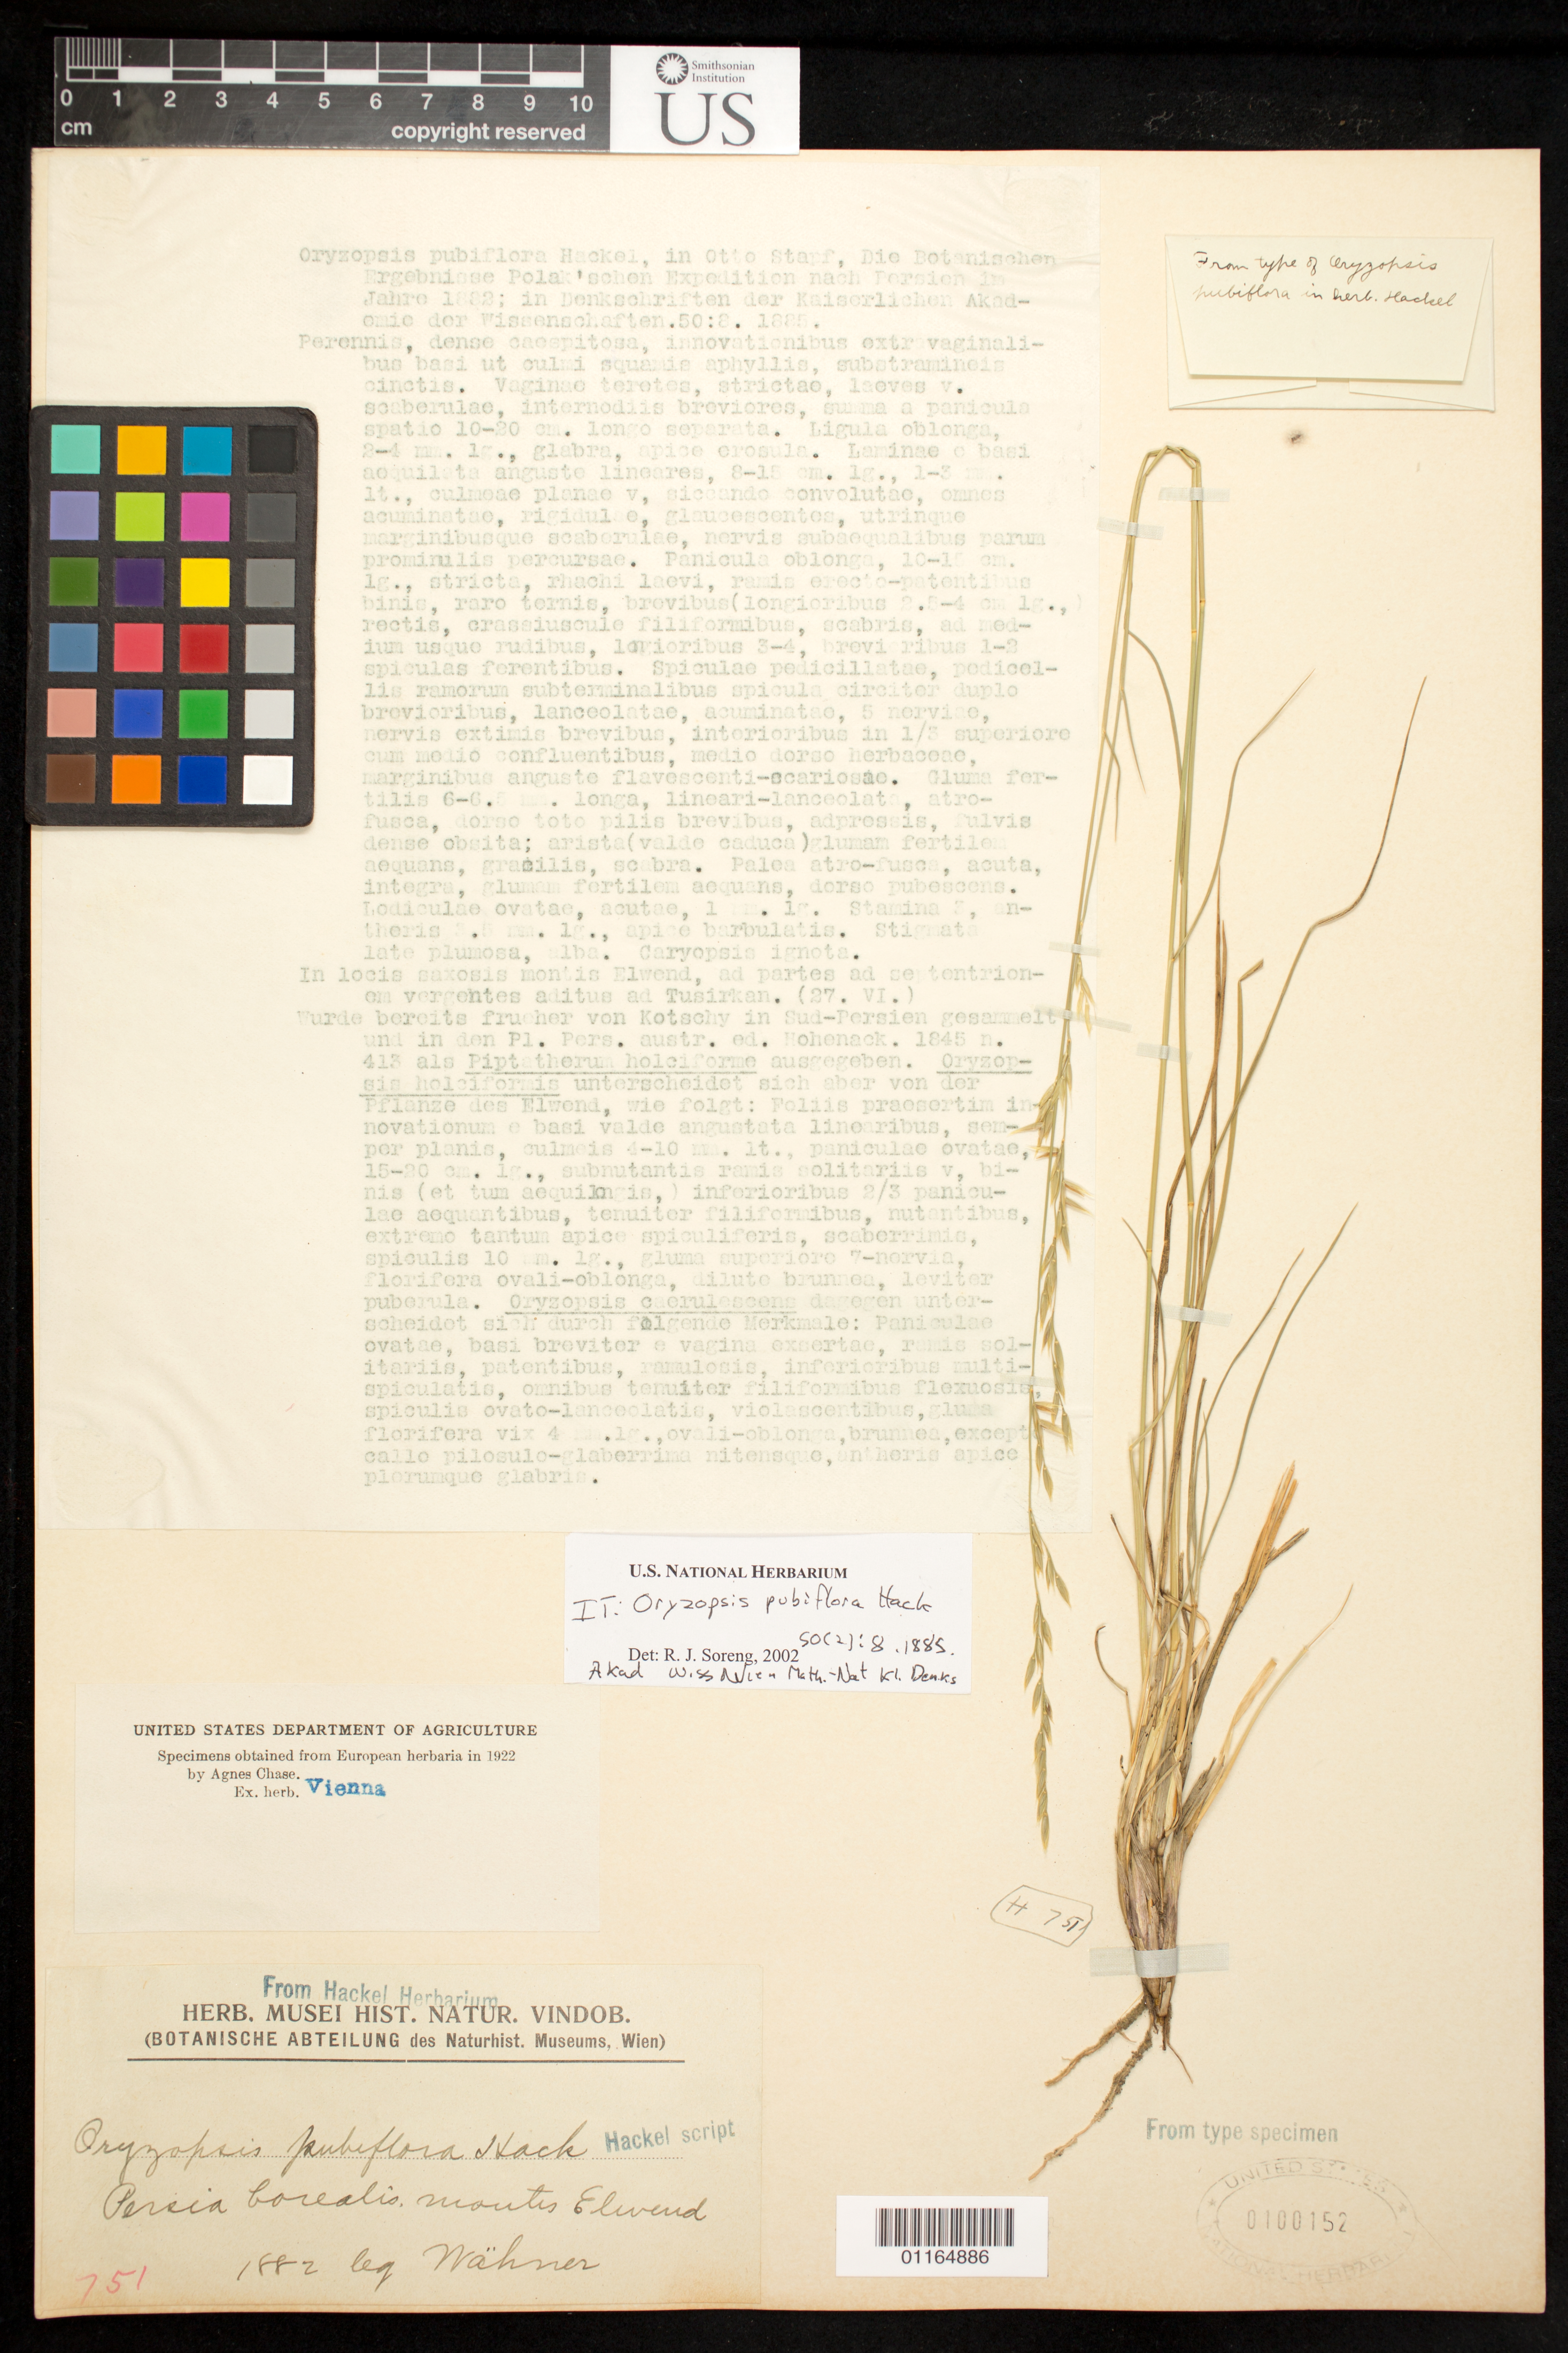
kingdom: Plantae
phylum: Tracheophyta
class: Liliopsida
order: Poales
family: Poaceae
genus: Oryzopsis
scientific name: Oryzopsis pubiflora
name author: Hack.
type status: Possible Type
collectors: Wahner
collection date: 1882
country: Iran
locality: Persia borealis montis Elwend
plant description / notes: Specimen ex herb. Hackel (Vienna), "from type specimen". Protologue cites locality but not collector; title of article indicates specimens collected by Polak & Pichler. US has 2 different "types" of Oryzopsis pubiflora Hack.; this one collected by Wahner, the other collected by Pichler. Dubiously a type, original material, or a syntype?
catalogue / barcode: US 100152